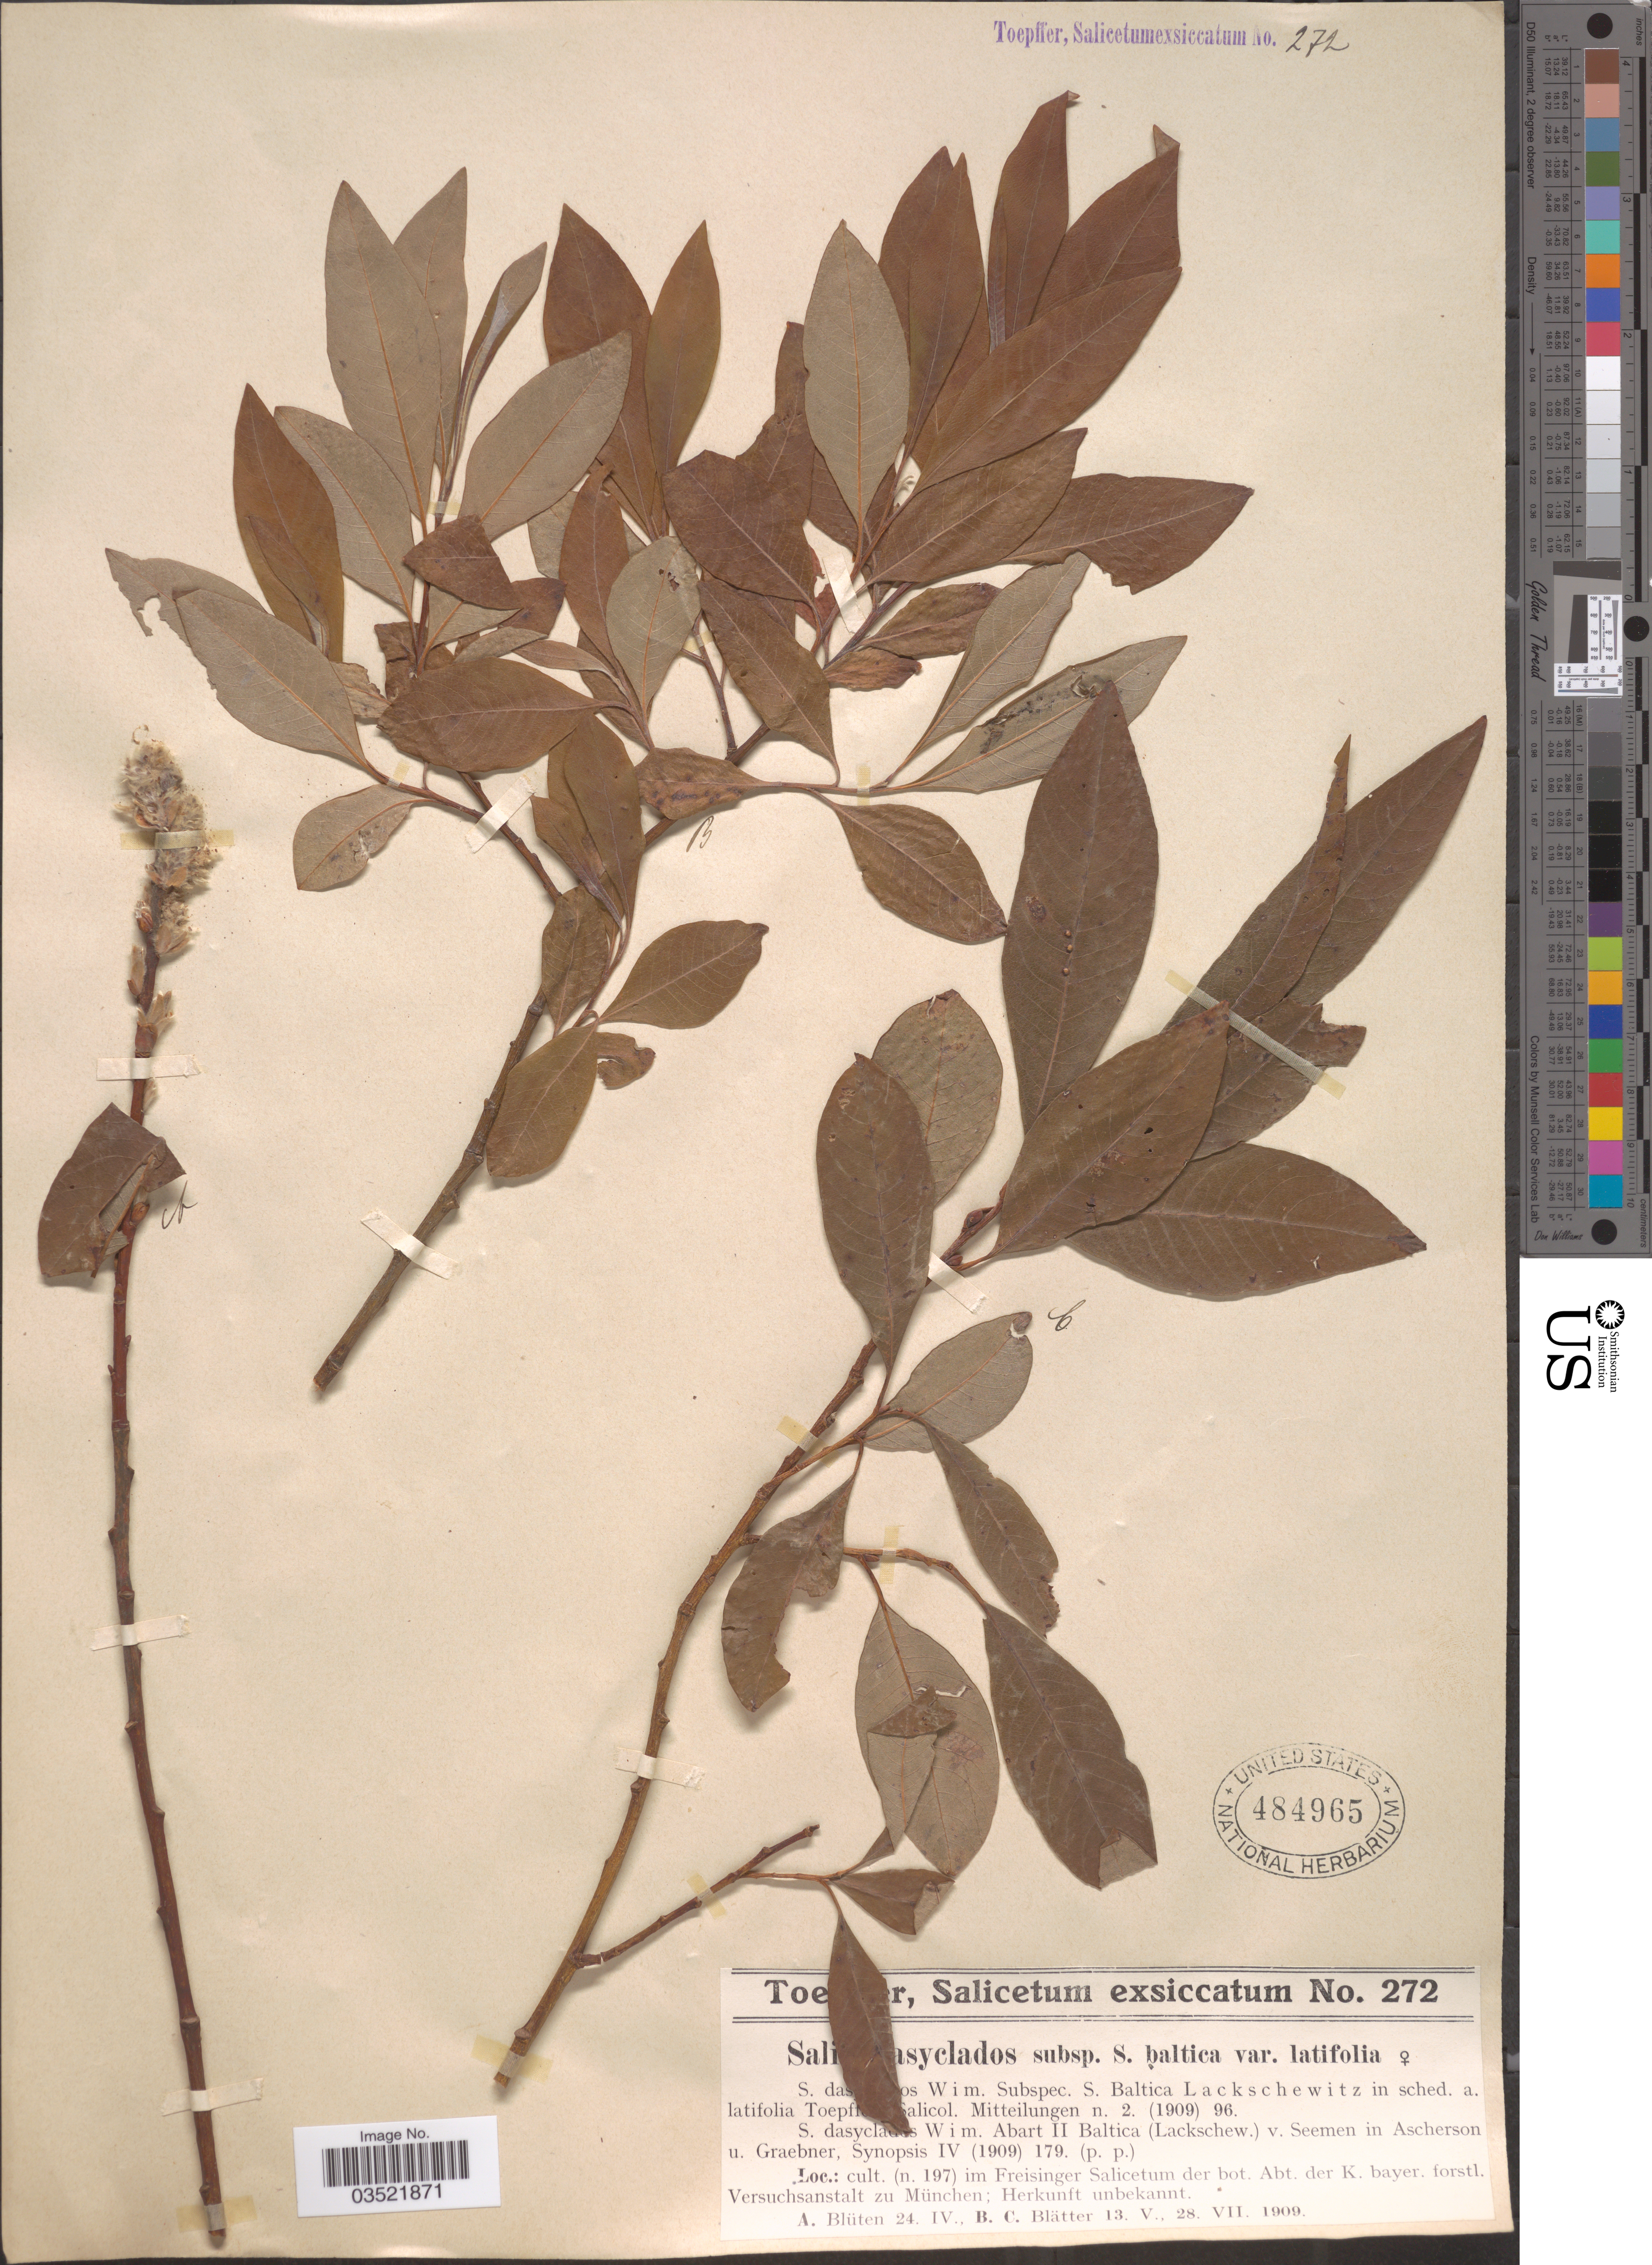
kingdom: Plantae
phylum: Tracheophyta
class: Magnoliopsida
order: Malpighiales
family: Salicaceae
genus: Salix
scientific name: Salix dasyclados subsp. baltica var. latifolia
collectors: A. Toepffer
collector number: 272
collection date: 1909-04-24/1909-07-28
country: Germany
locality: Cult. (n. 197) im Freisinger Salicetum der bot. Abt. der K. bayer. forstl. Versuchsanstalt zu München; Herkunft unbekannt.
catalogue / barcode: US 484965